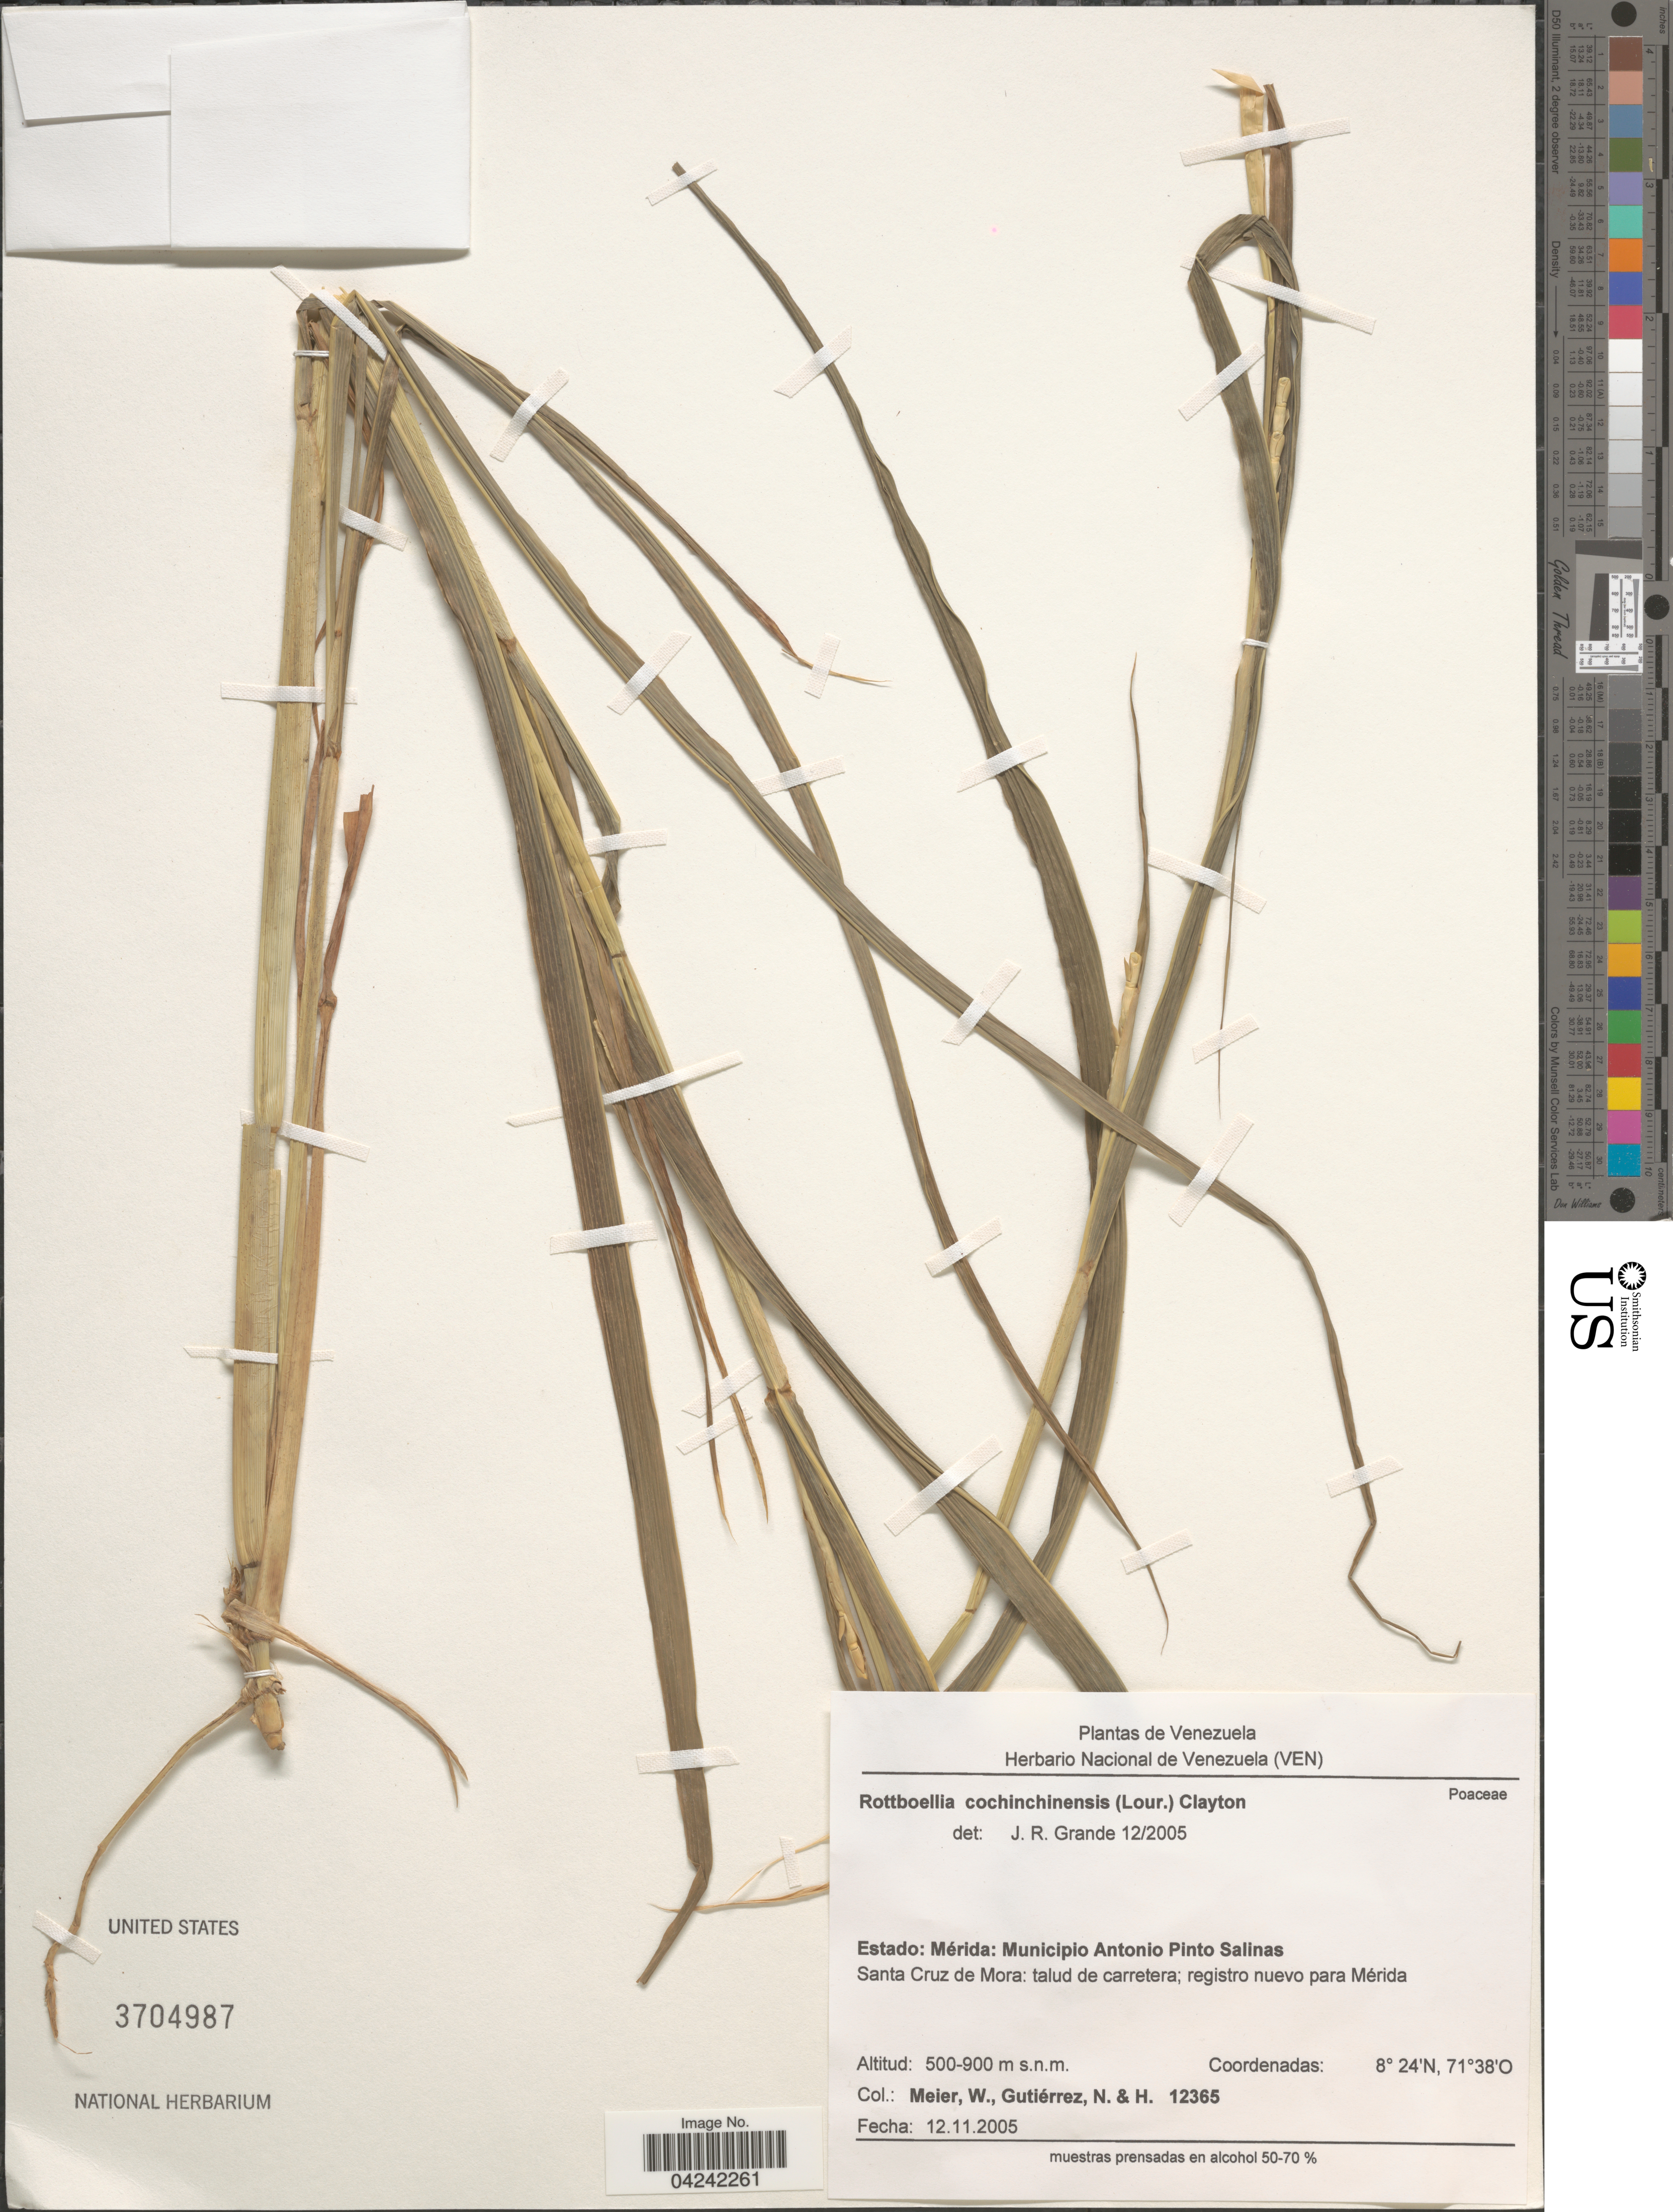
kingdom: Plantae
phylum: Tracheophyta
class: Liliopsida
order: Poales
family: Poaceae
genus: Rottboellia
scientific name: Rottboellia cochinchinensis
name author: (Lour.) Clayton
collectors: W. Meier, N. Gutierrez & H. Gutierrez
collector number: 12365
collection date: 2005-11-12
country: Venezuela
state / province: Merida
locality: Municipio Antonio Pinto Salinas. Santa Cruz de Mora: talud de carretera; registro nuevo para Mérida.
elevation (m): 500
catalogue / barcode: US 3704987